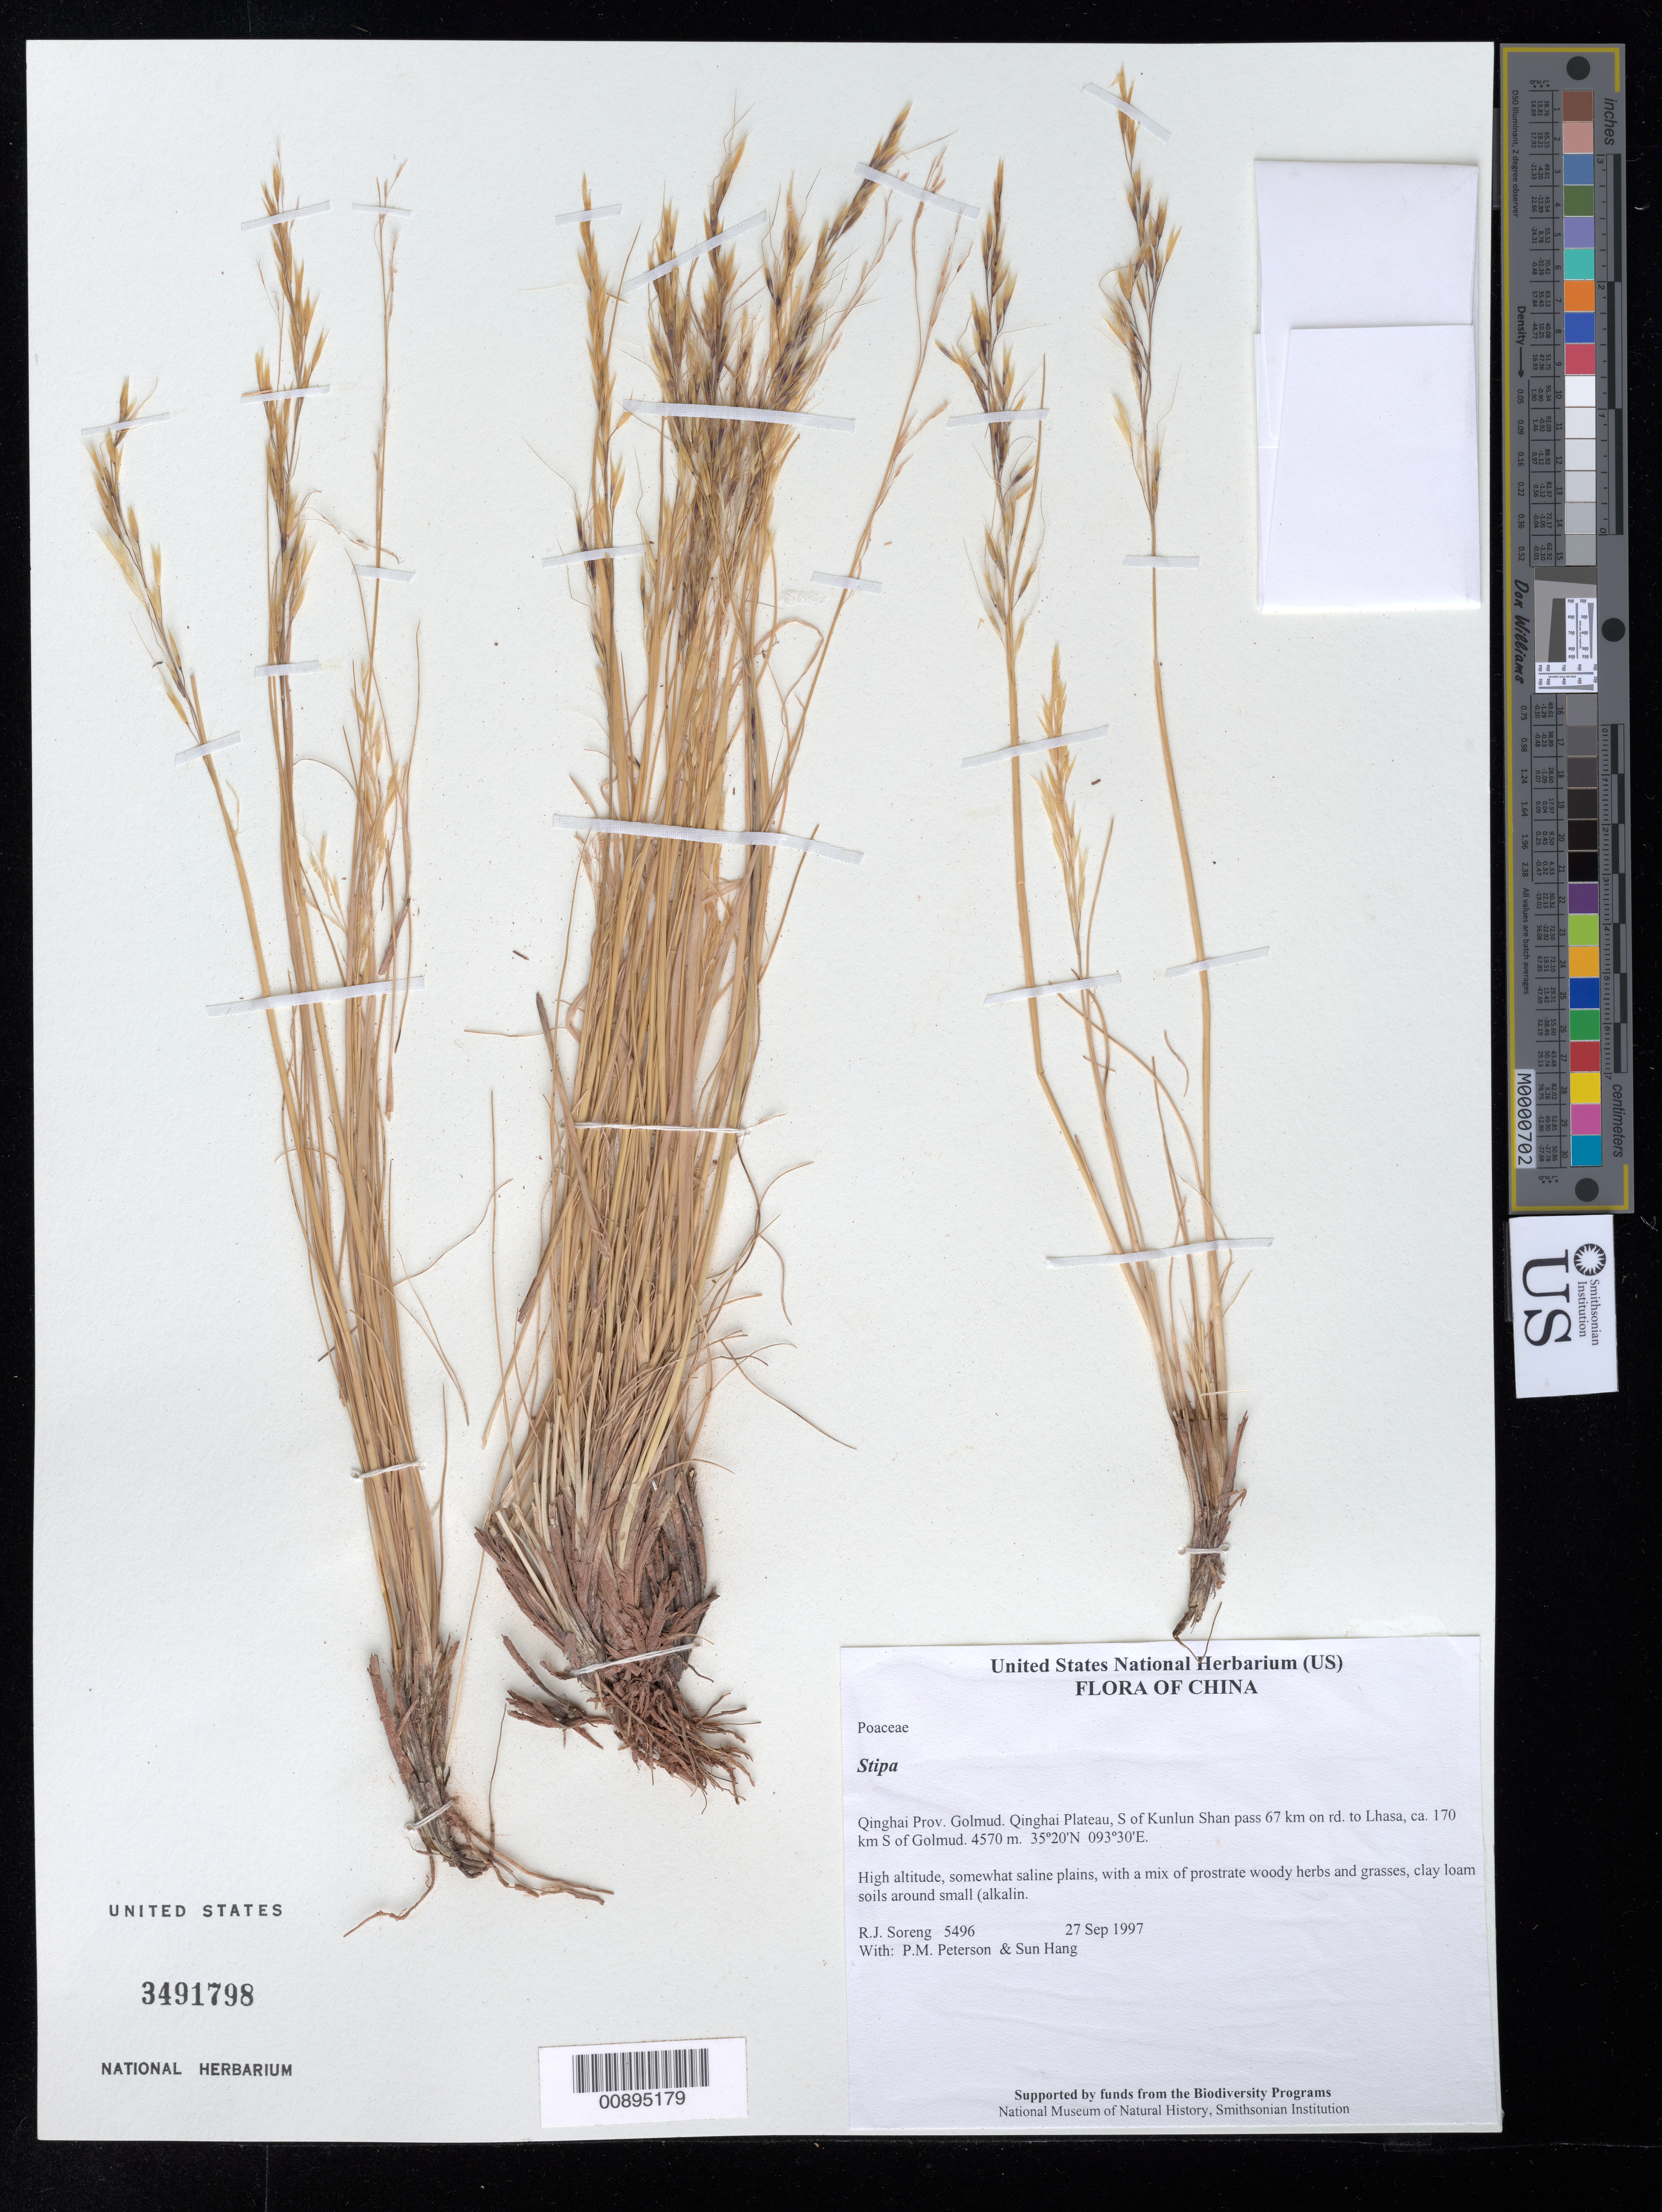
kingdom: Plantae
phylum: Tracheophyta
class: Liliopsida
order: Poales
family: Poaceae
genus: Stipa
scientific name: Stipa sp.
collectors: R. J. Soreng, P. M. Peterson & Sun Hang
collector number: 5496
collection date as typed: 27 Sep 1997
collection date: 1997-09-27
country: China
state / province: Qinghai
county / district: Golmud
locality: Qinghai Plateau, S of Kunlun Shan pass 67 km on rd. to Lhasa, ca. 170 km S of Golmud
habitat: High altitude, somewhat saline plains, with a mix of prostrate woody herbs and grasses, clay loam soils around small (alkalin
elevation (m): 4570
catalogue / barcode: US 3491798